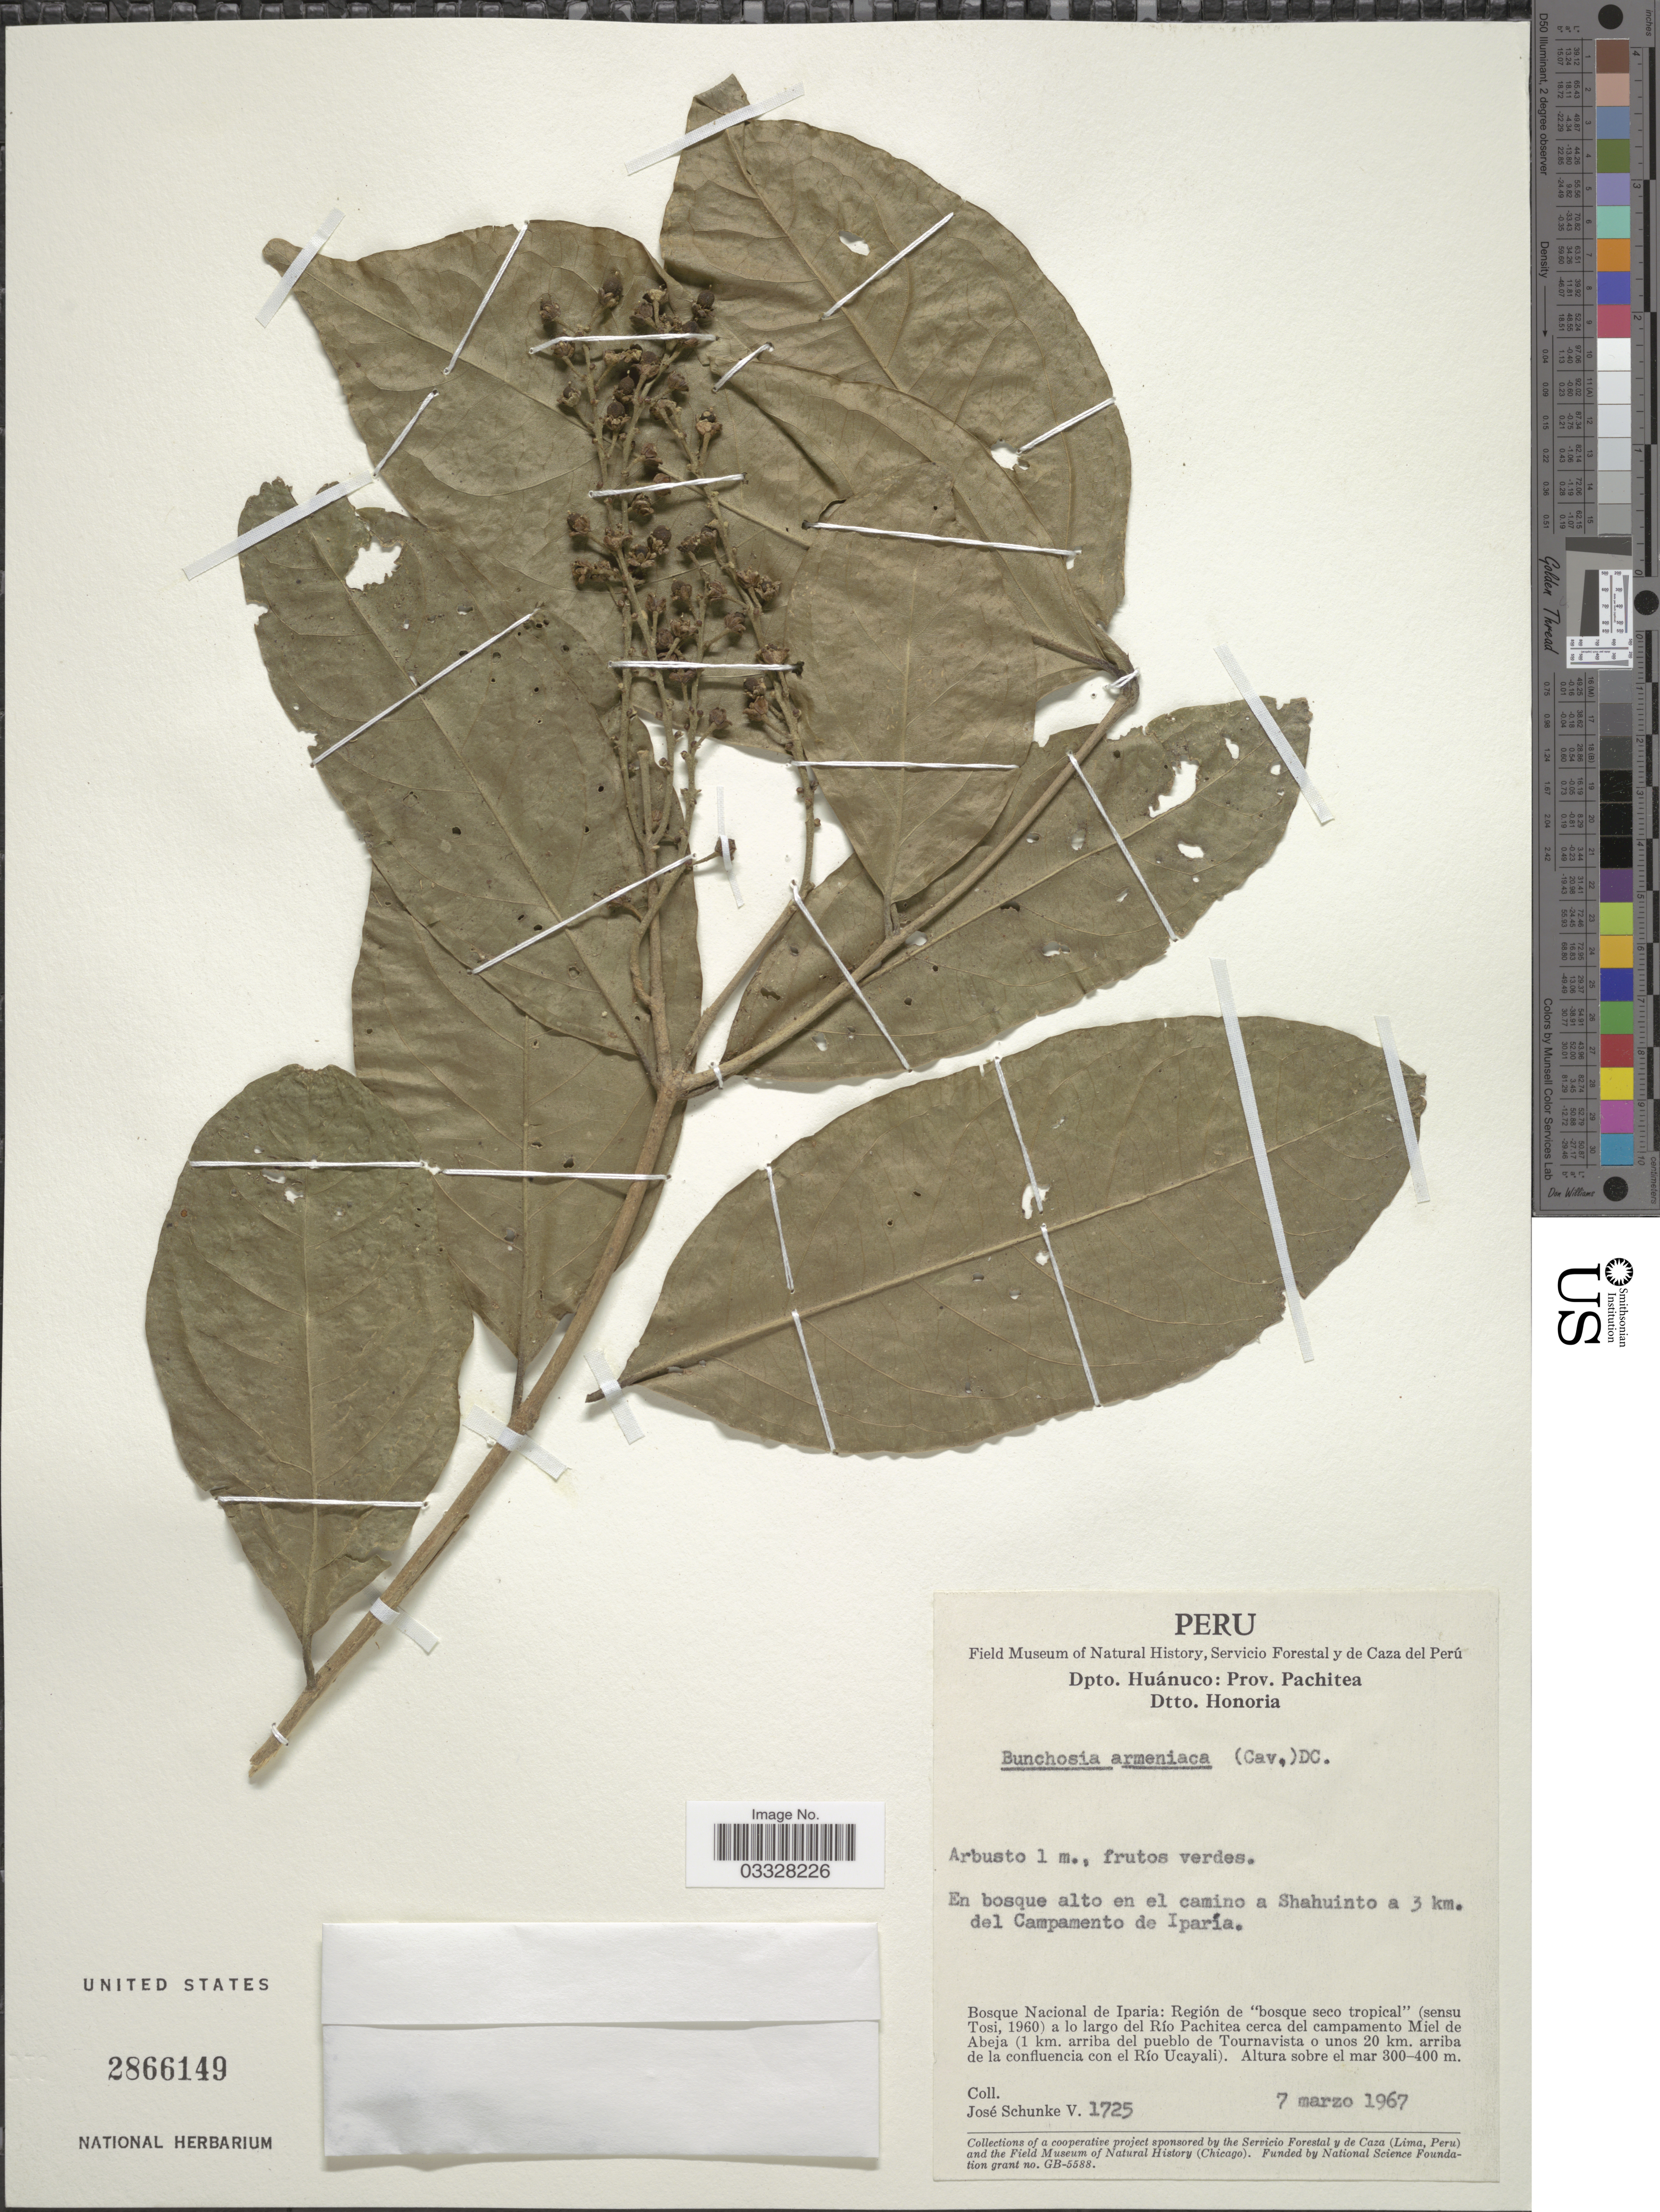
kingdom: Plantae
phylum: Tracheophyta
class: Magnoliopsida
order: Malpighiales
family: Malpighiaceae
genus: Bunchosia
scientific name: Bunchosia armeniaca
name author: (Cav.) DC.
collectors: J. Schunke Vigo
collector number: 1725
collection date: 1967-03-07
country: Peru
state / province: Huánuco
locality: Dpto. Huánuco: Prov. Pachitea. Dtto. Honoria. En bosque alto en el camino a Shahuinto a 3 km. del Campamento de Iparia.. Bosque Nacional de Iparia: Región de "bosque seco tropical" (sensu Tosi, 1960) a lo largo del Río Pachitea cerca del campamento Miel de Abeja (1 km. arriba del pueblo de Tournavista o unos 20 km. arriba de la confluencia con el Río Ucayali).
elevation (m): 300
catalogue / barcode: US 2866149